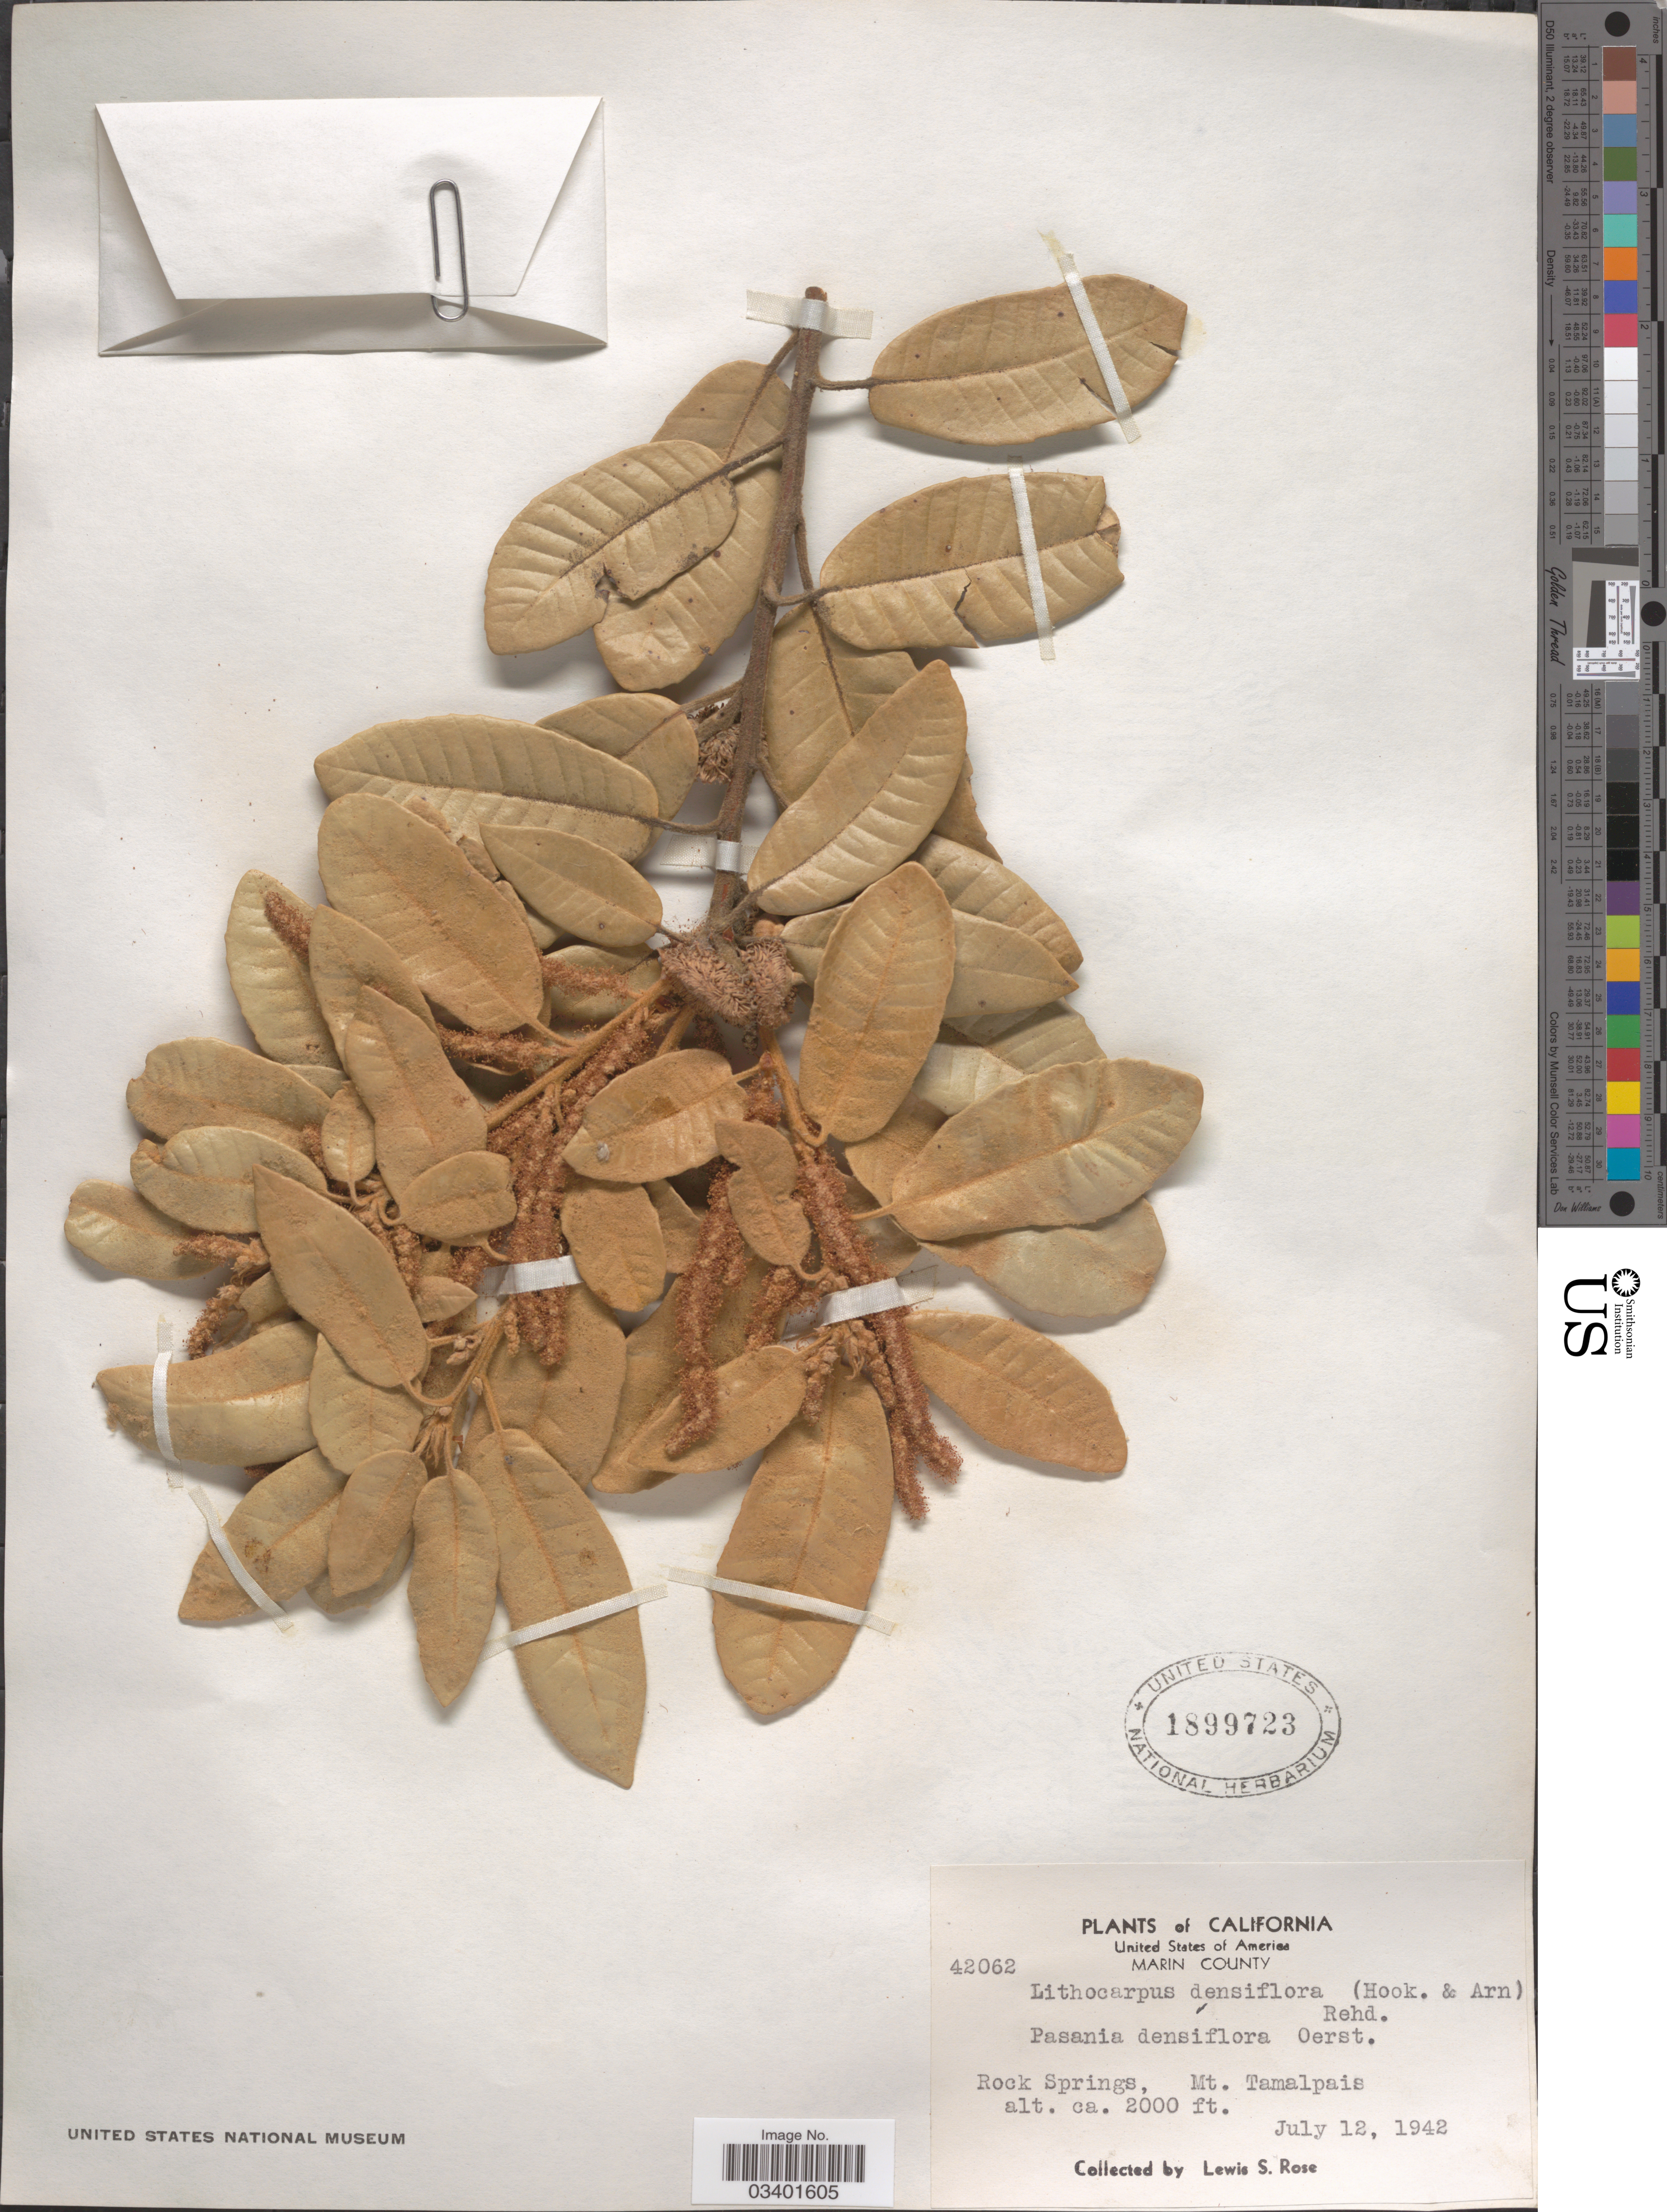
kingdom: Plantae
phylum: Tracheophyta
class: Magnoliopsida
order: Fagales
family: Fagaceae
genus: Notholithocarpus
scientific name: Notholithocarpus densiflorus var. densiflorus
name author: (Hook. & Arn.) P. S. Manos et al.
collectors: L. S. Rose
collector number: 42062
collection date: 1942-07-12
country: United States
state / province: California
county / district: Marin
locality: Marin County. Rock Springs, Mt. Tamalpais.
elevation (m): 610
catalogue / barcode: US 1899723